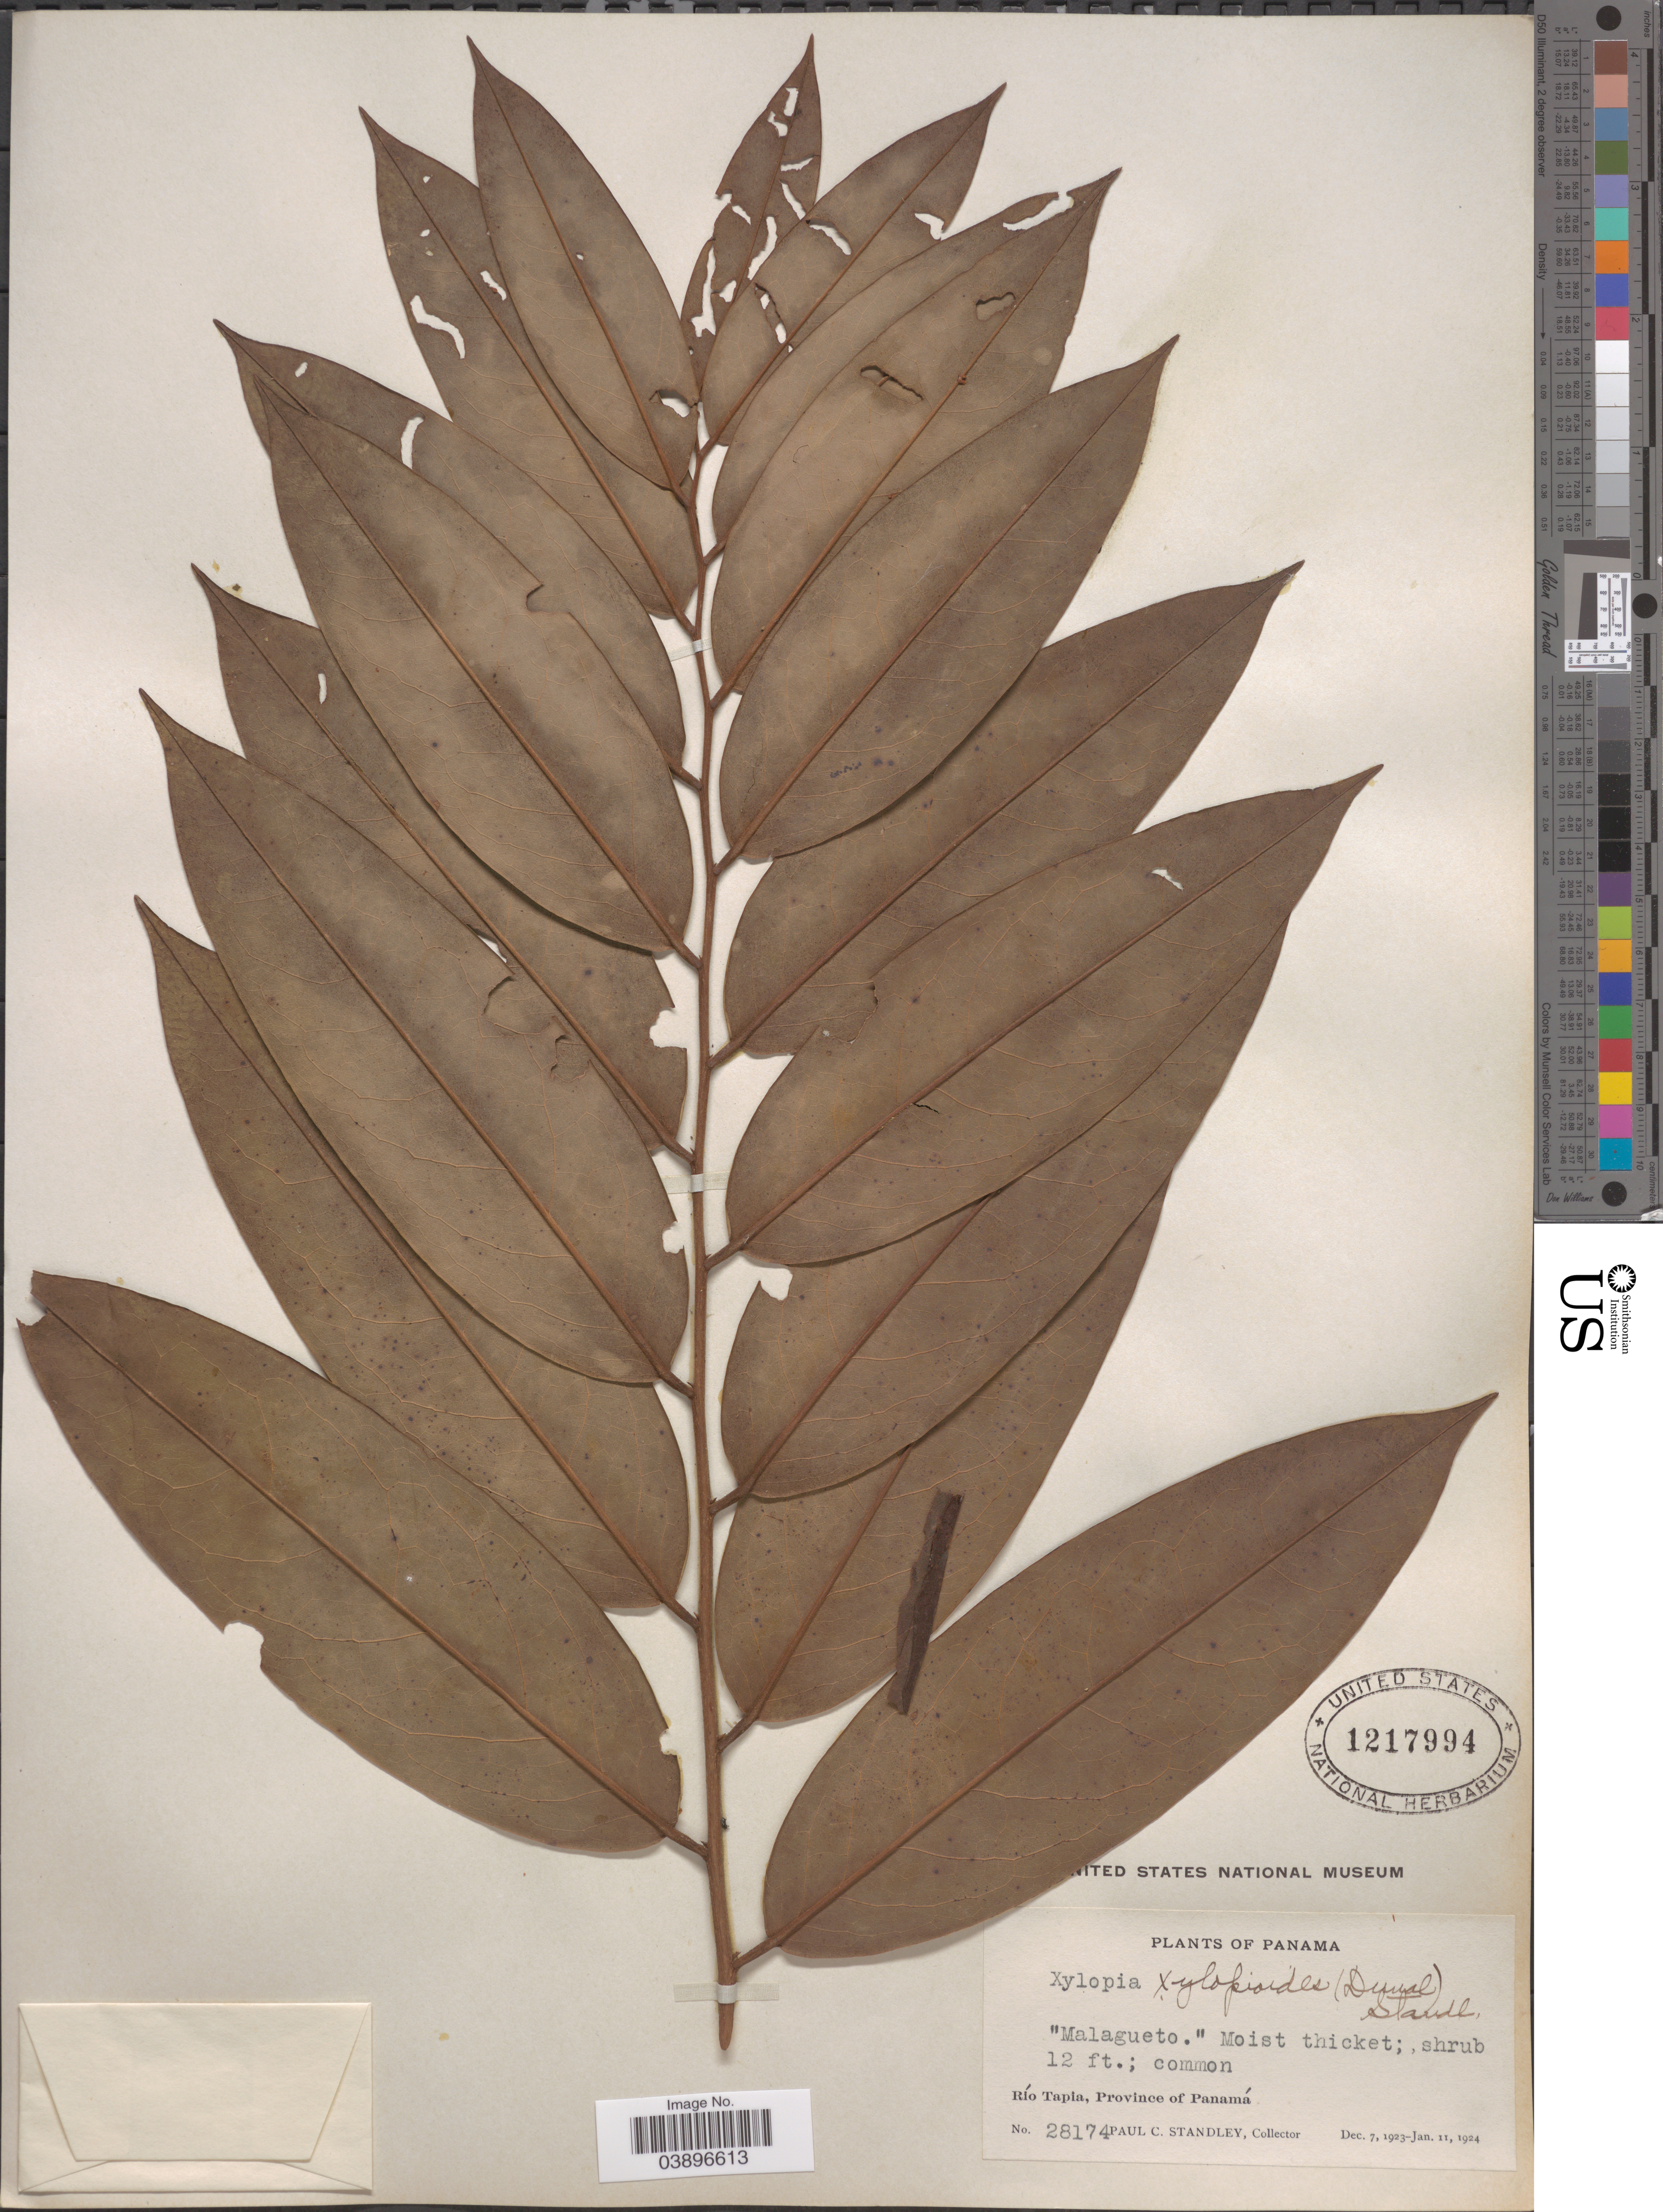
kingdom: Plantae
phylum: Tracheophyta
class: Magnoliopsida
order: Magnoliales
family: Annonaceae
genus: Xylopia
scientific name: Xylopia aromatica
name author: (Lam.) Mart.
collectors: P. C. Standley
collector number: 28174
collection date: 1923-12-07/1924-01-11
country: Panama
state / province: Panamá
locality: Río Tapia.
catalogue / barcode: US 1217994